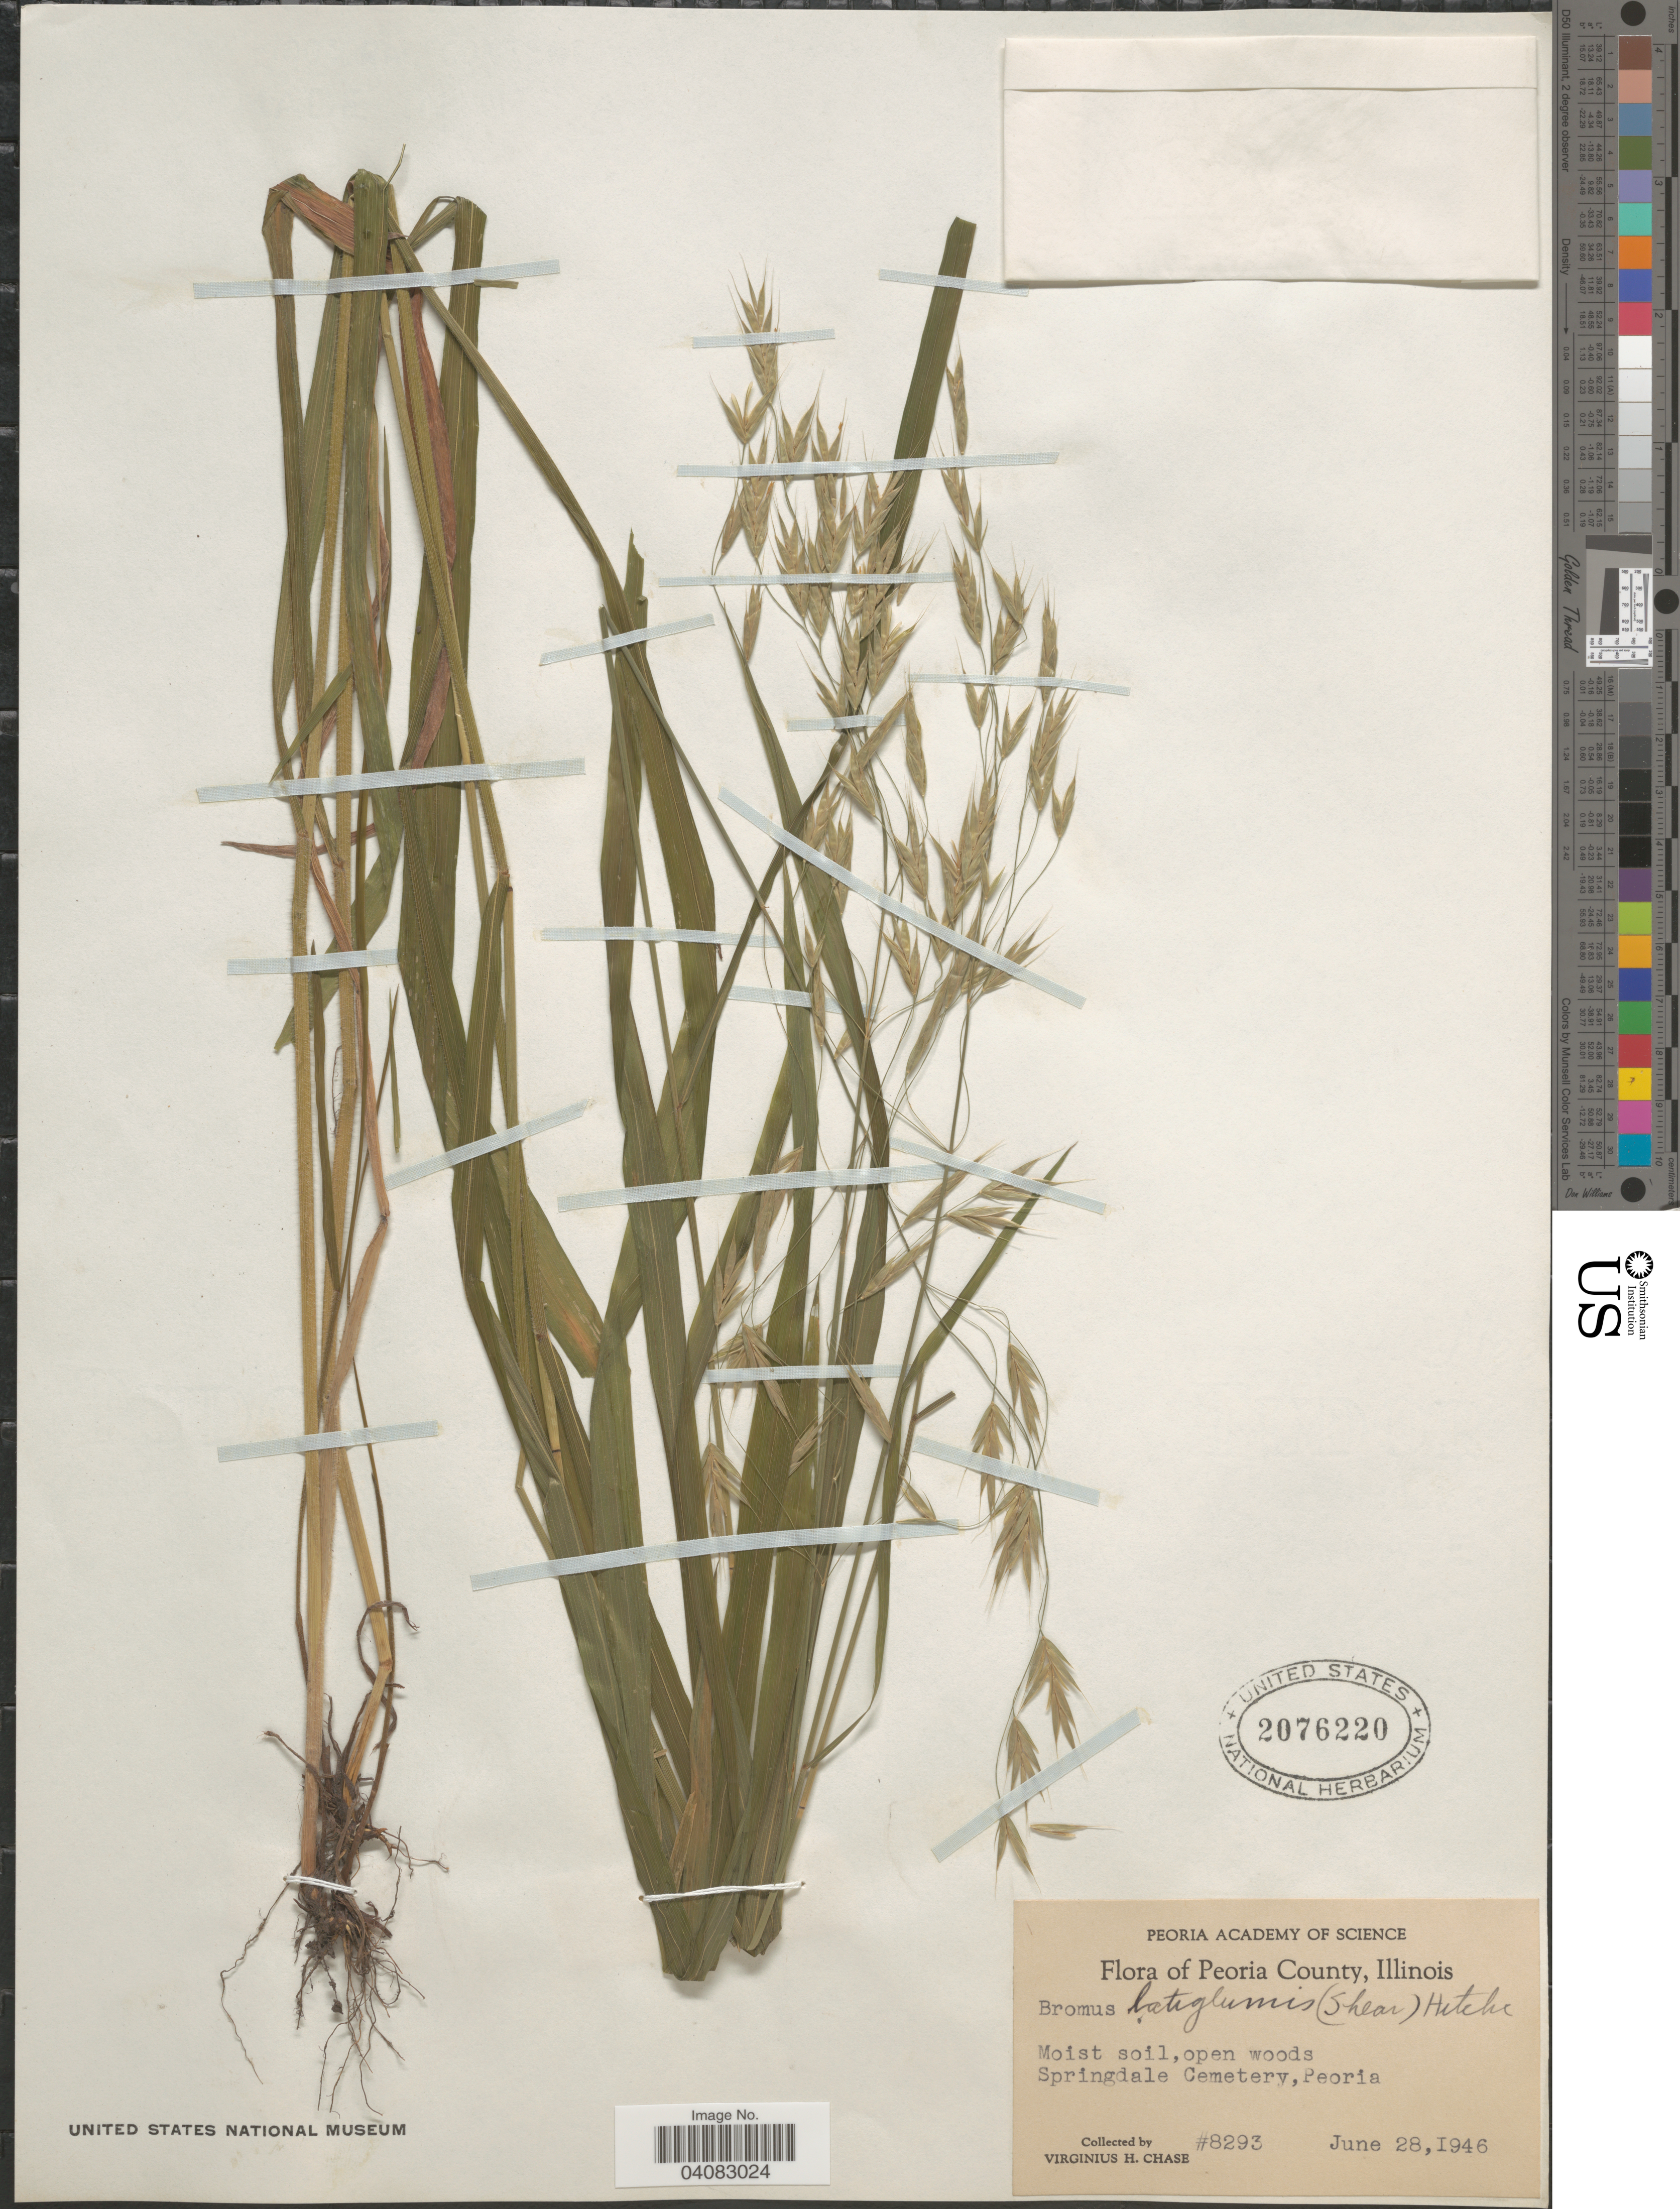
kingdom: Plantae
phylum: Tracheophyta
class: Liliopsida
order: Poales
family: Poaceae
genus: Bromus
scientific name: Bromus latiglumis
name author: (Scribn. ex Shear) Hitchc.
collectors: V. H. Chase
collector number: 8293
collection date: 1946-06-28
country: United States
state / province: Illinois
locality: Peoria County. Moist soil, open woods. Springdale Cemetery, Peoria.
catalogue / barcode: US 2076220